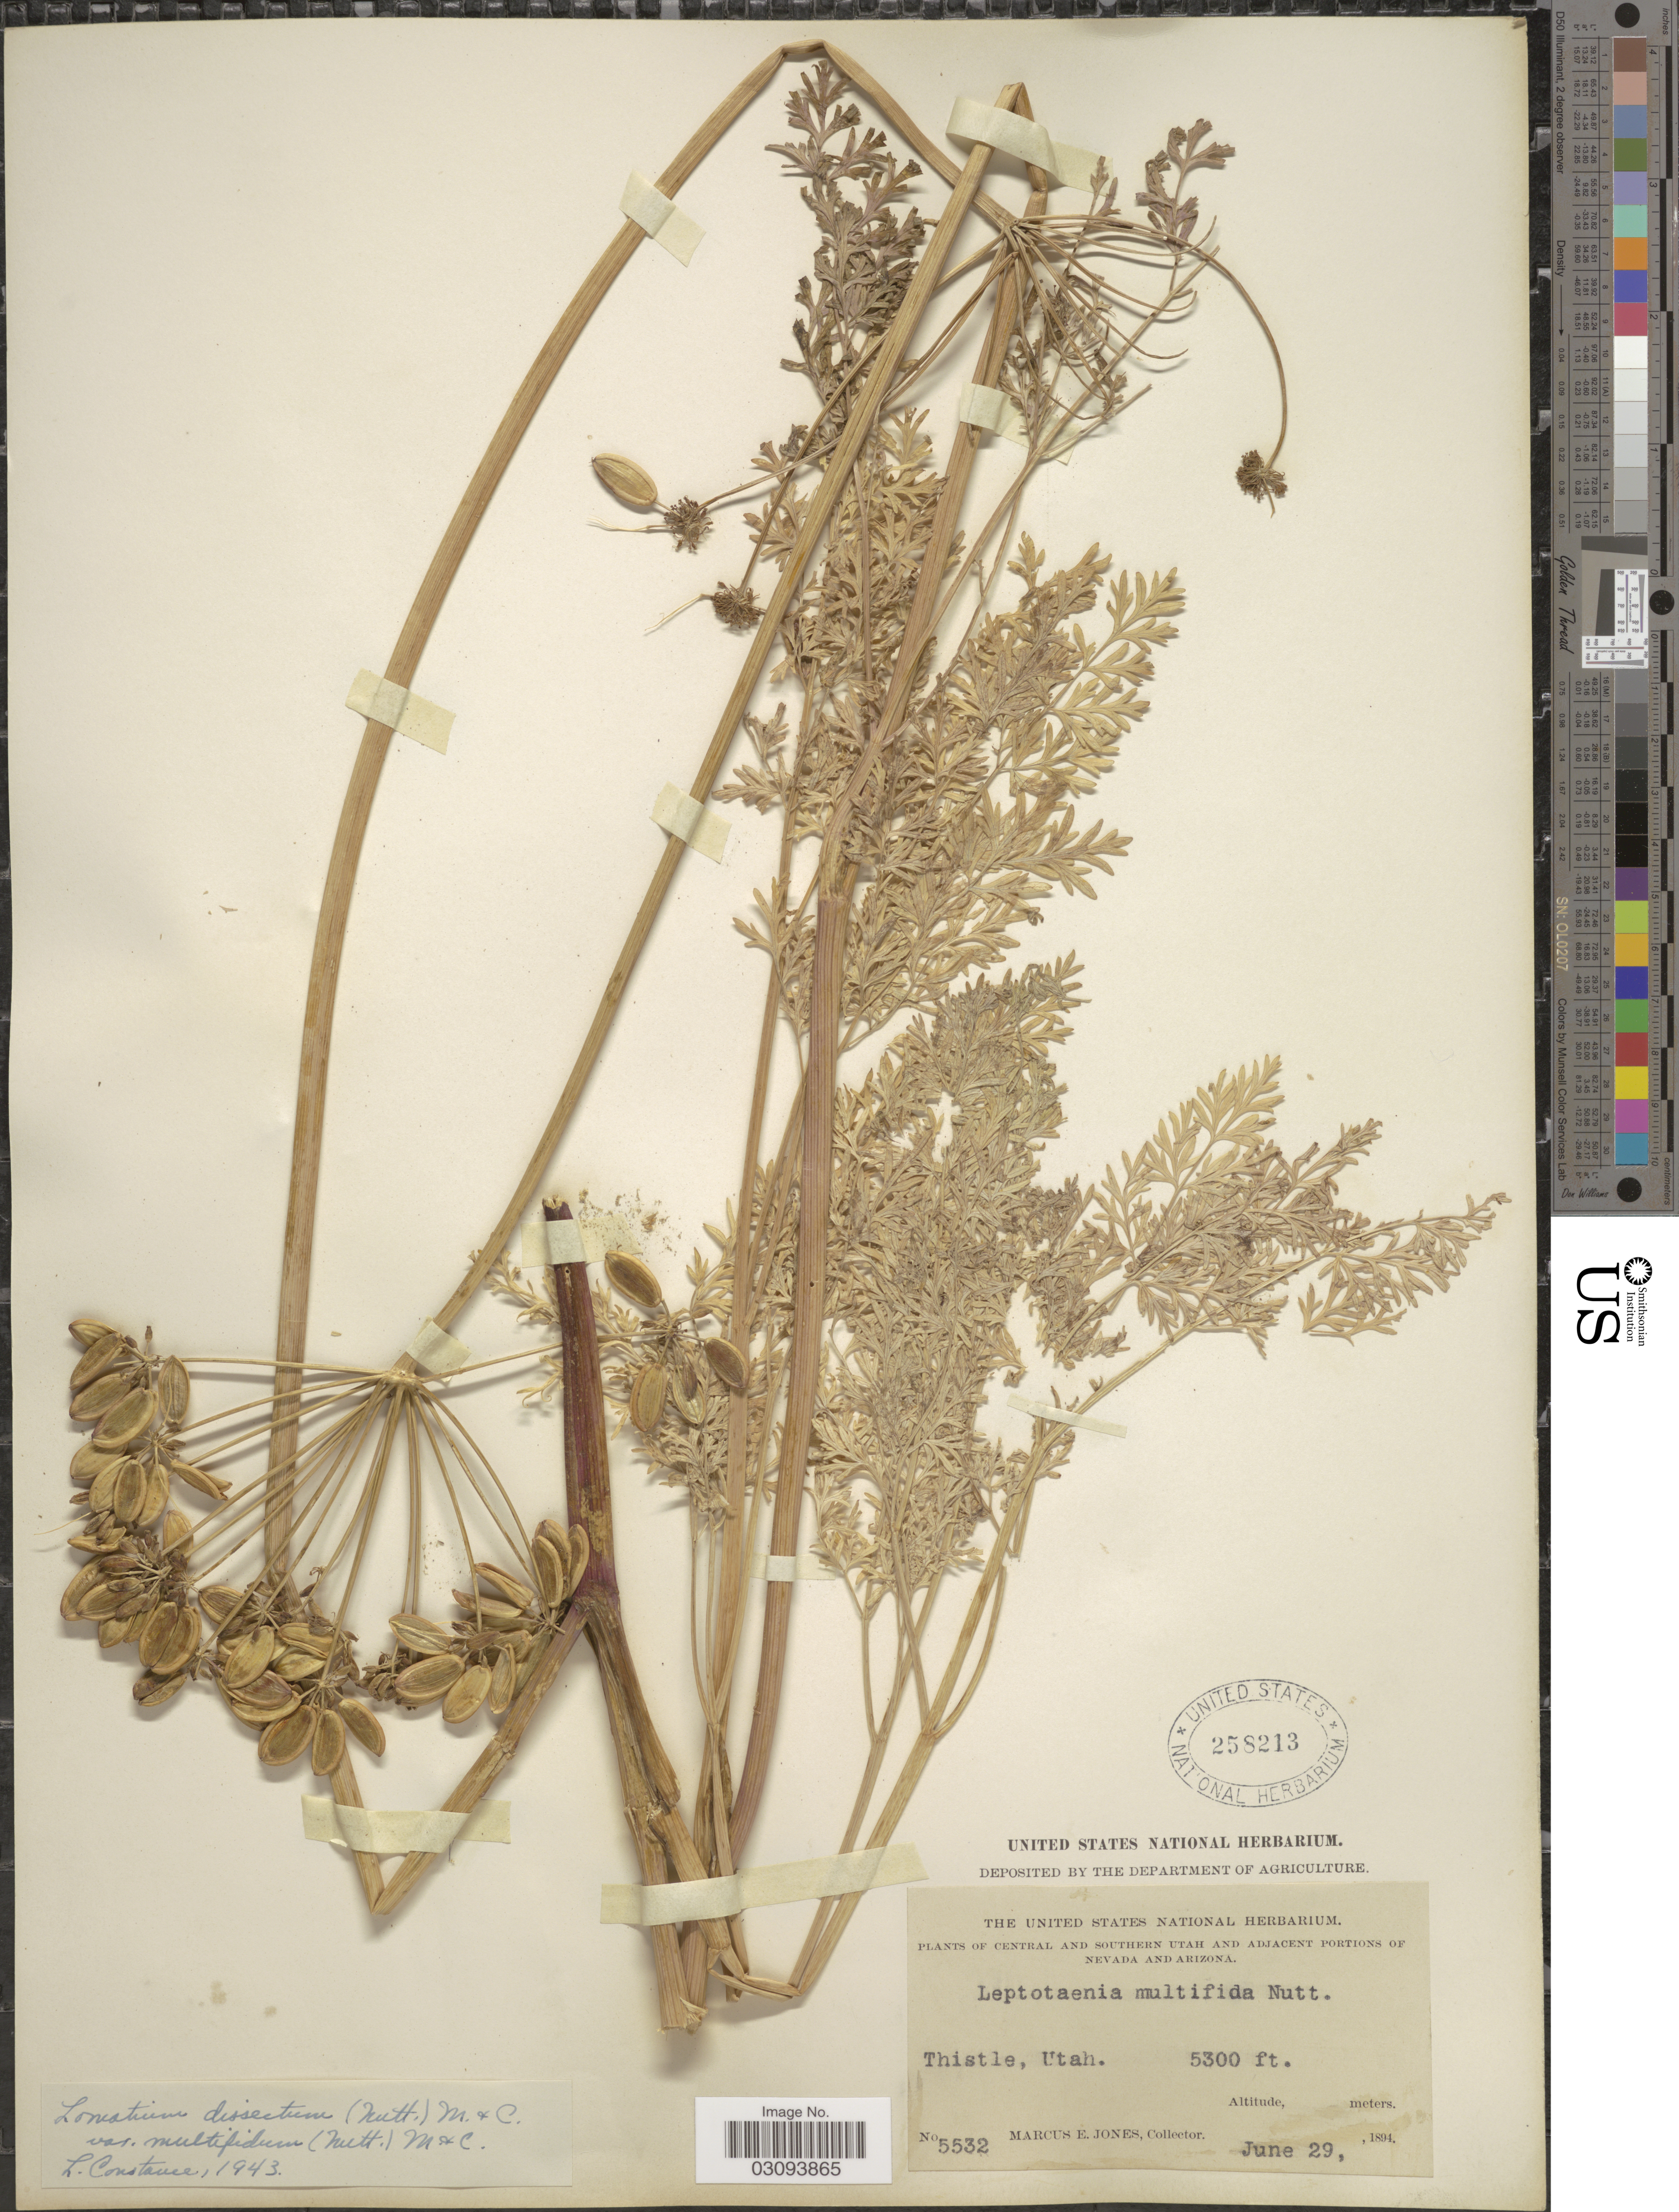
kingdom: Plantae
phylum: Tracheophyta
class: Magnoliopsida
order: Apiales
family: Apiaceae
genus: Lomatium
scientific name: Lomatium dissectum var. multifidum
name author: (Nutt.) Mathias & Constance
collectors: M. E. Jones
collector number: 5532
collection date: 1894-06-29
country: United States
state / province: Utah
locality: Central and Southern Utah. Thistle.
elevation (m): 1615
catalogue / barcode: US 258213